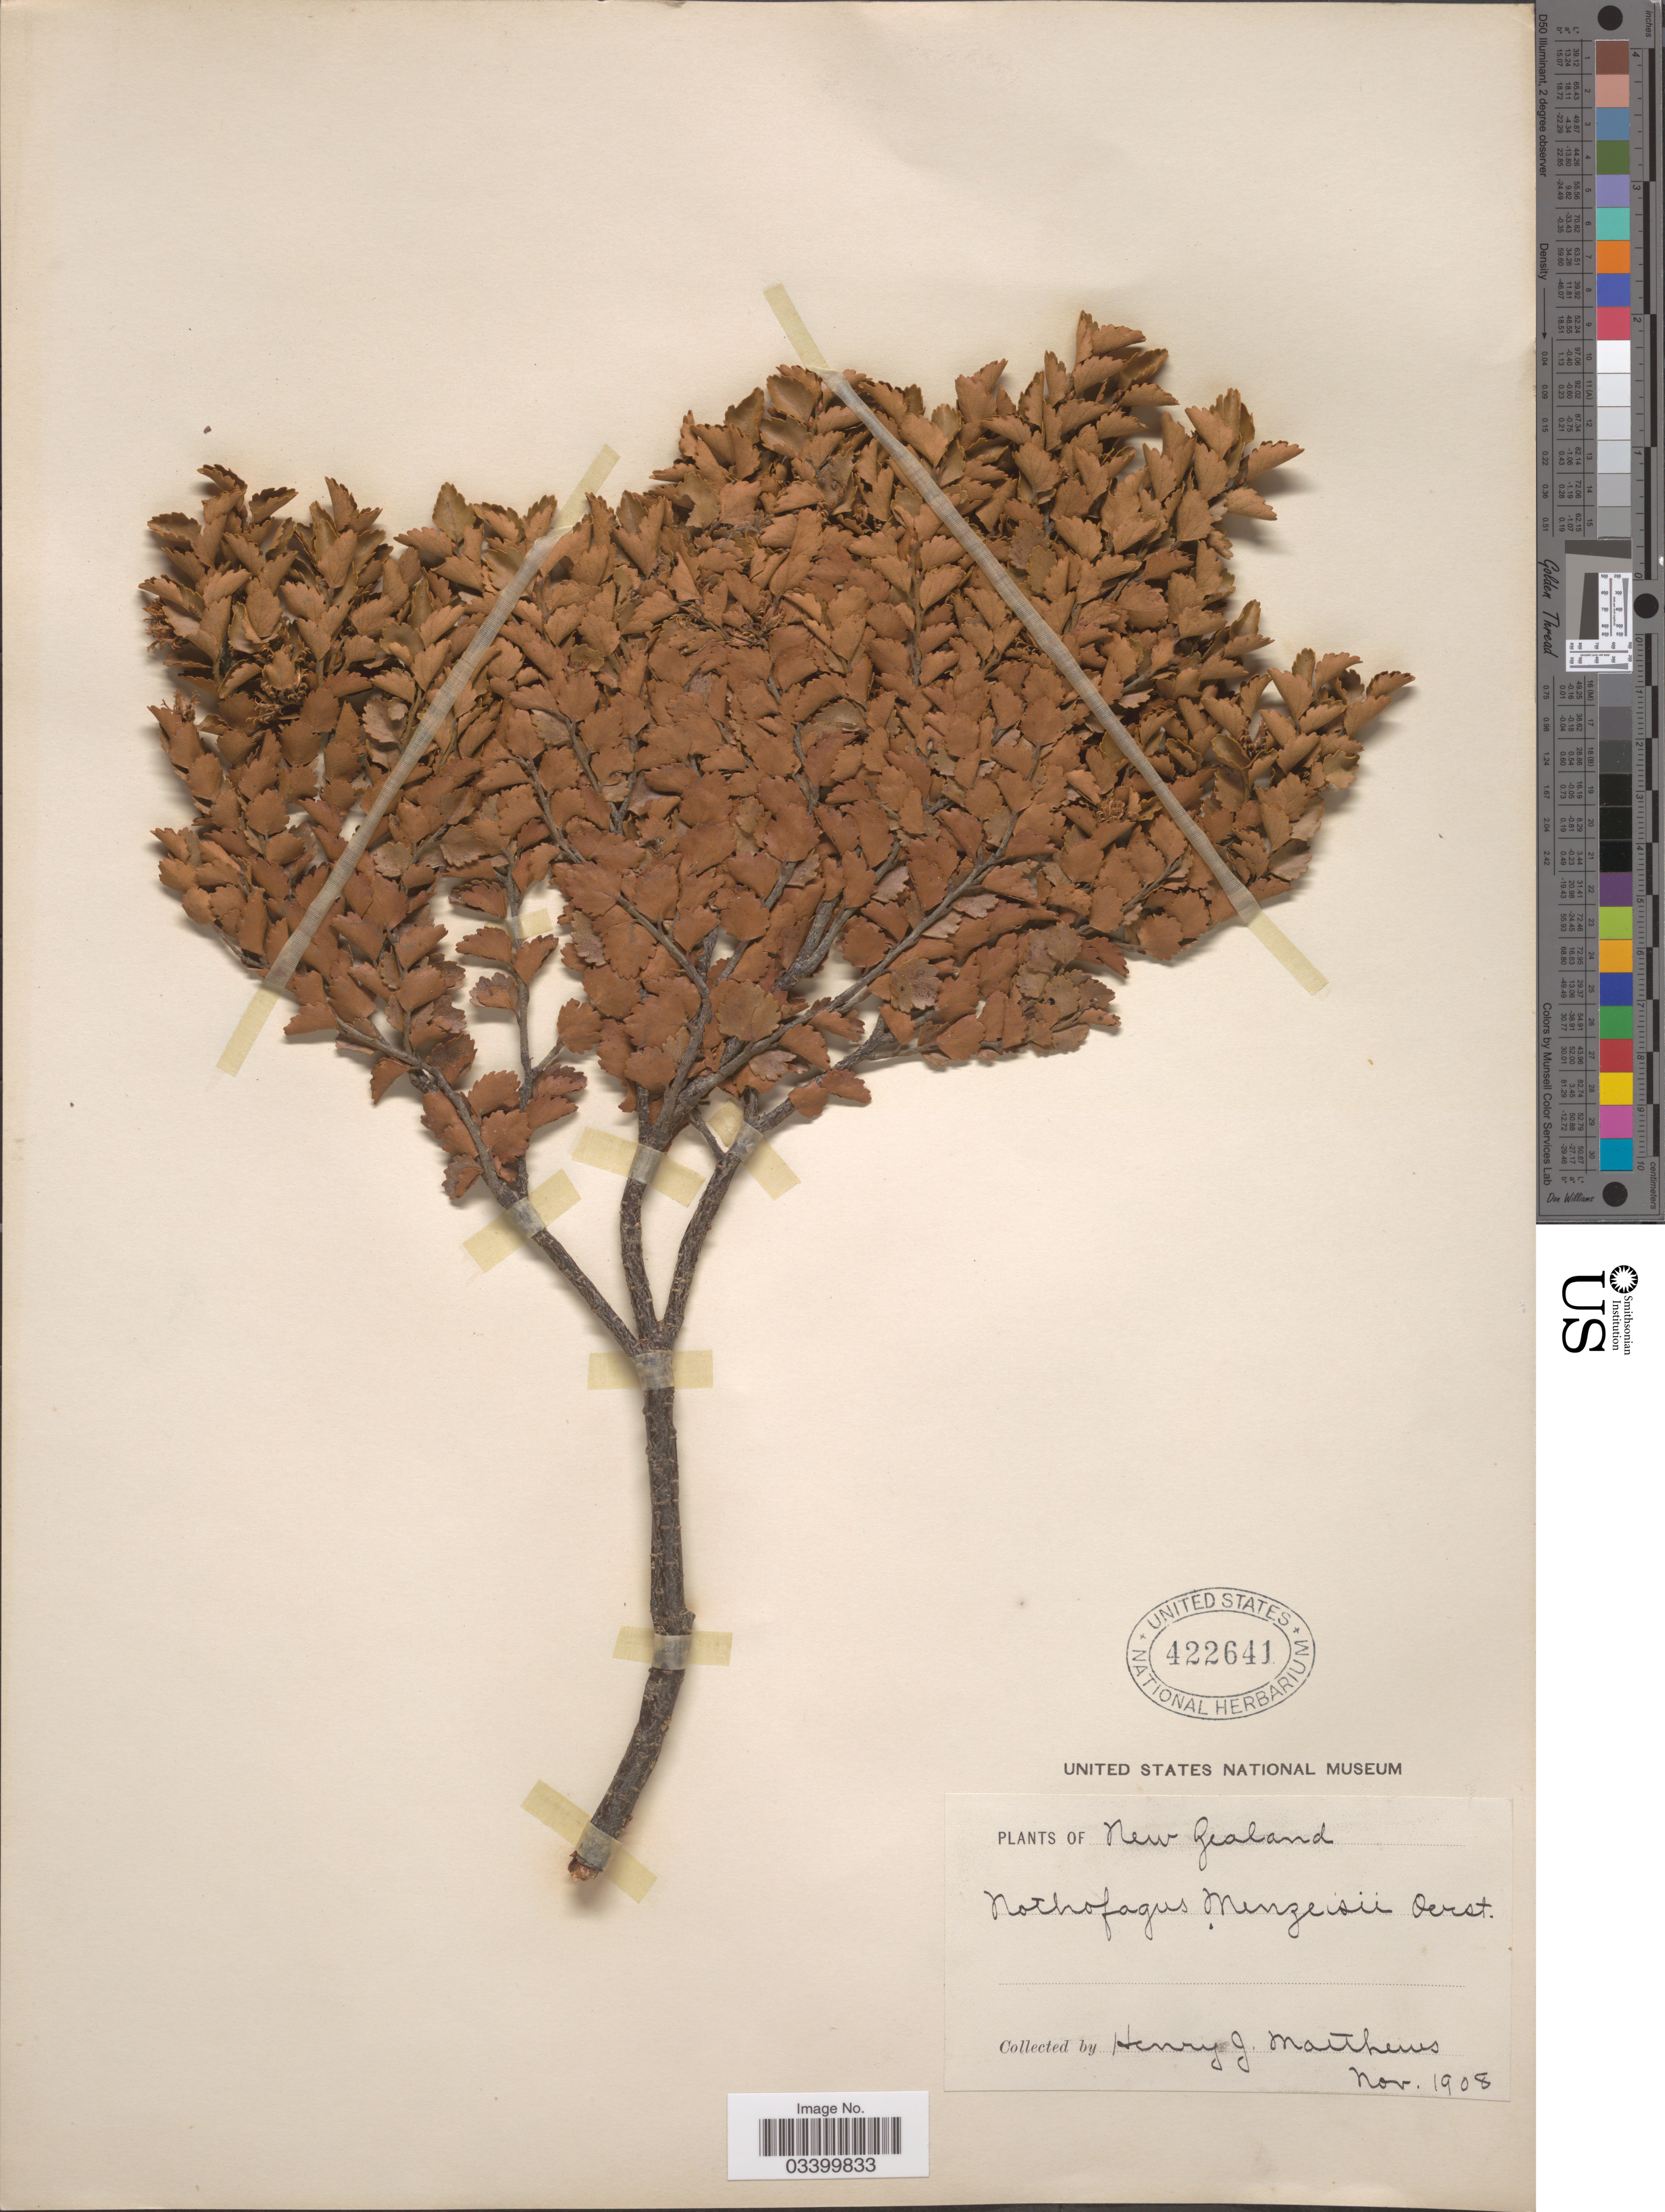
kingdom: Plantae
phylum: Tracheophyta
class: Magnoliopsida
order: Fagales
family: Nothofagaceae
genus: Nothofagus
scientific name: Nothofagus menziesii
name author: (Hook. f.) Oerst.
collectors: H. J. Matthews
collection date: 1908-11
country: New Zealand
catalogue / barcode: US 422641